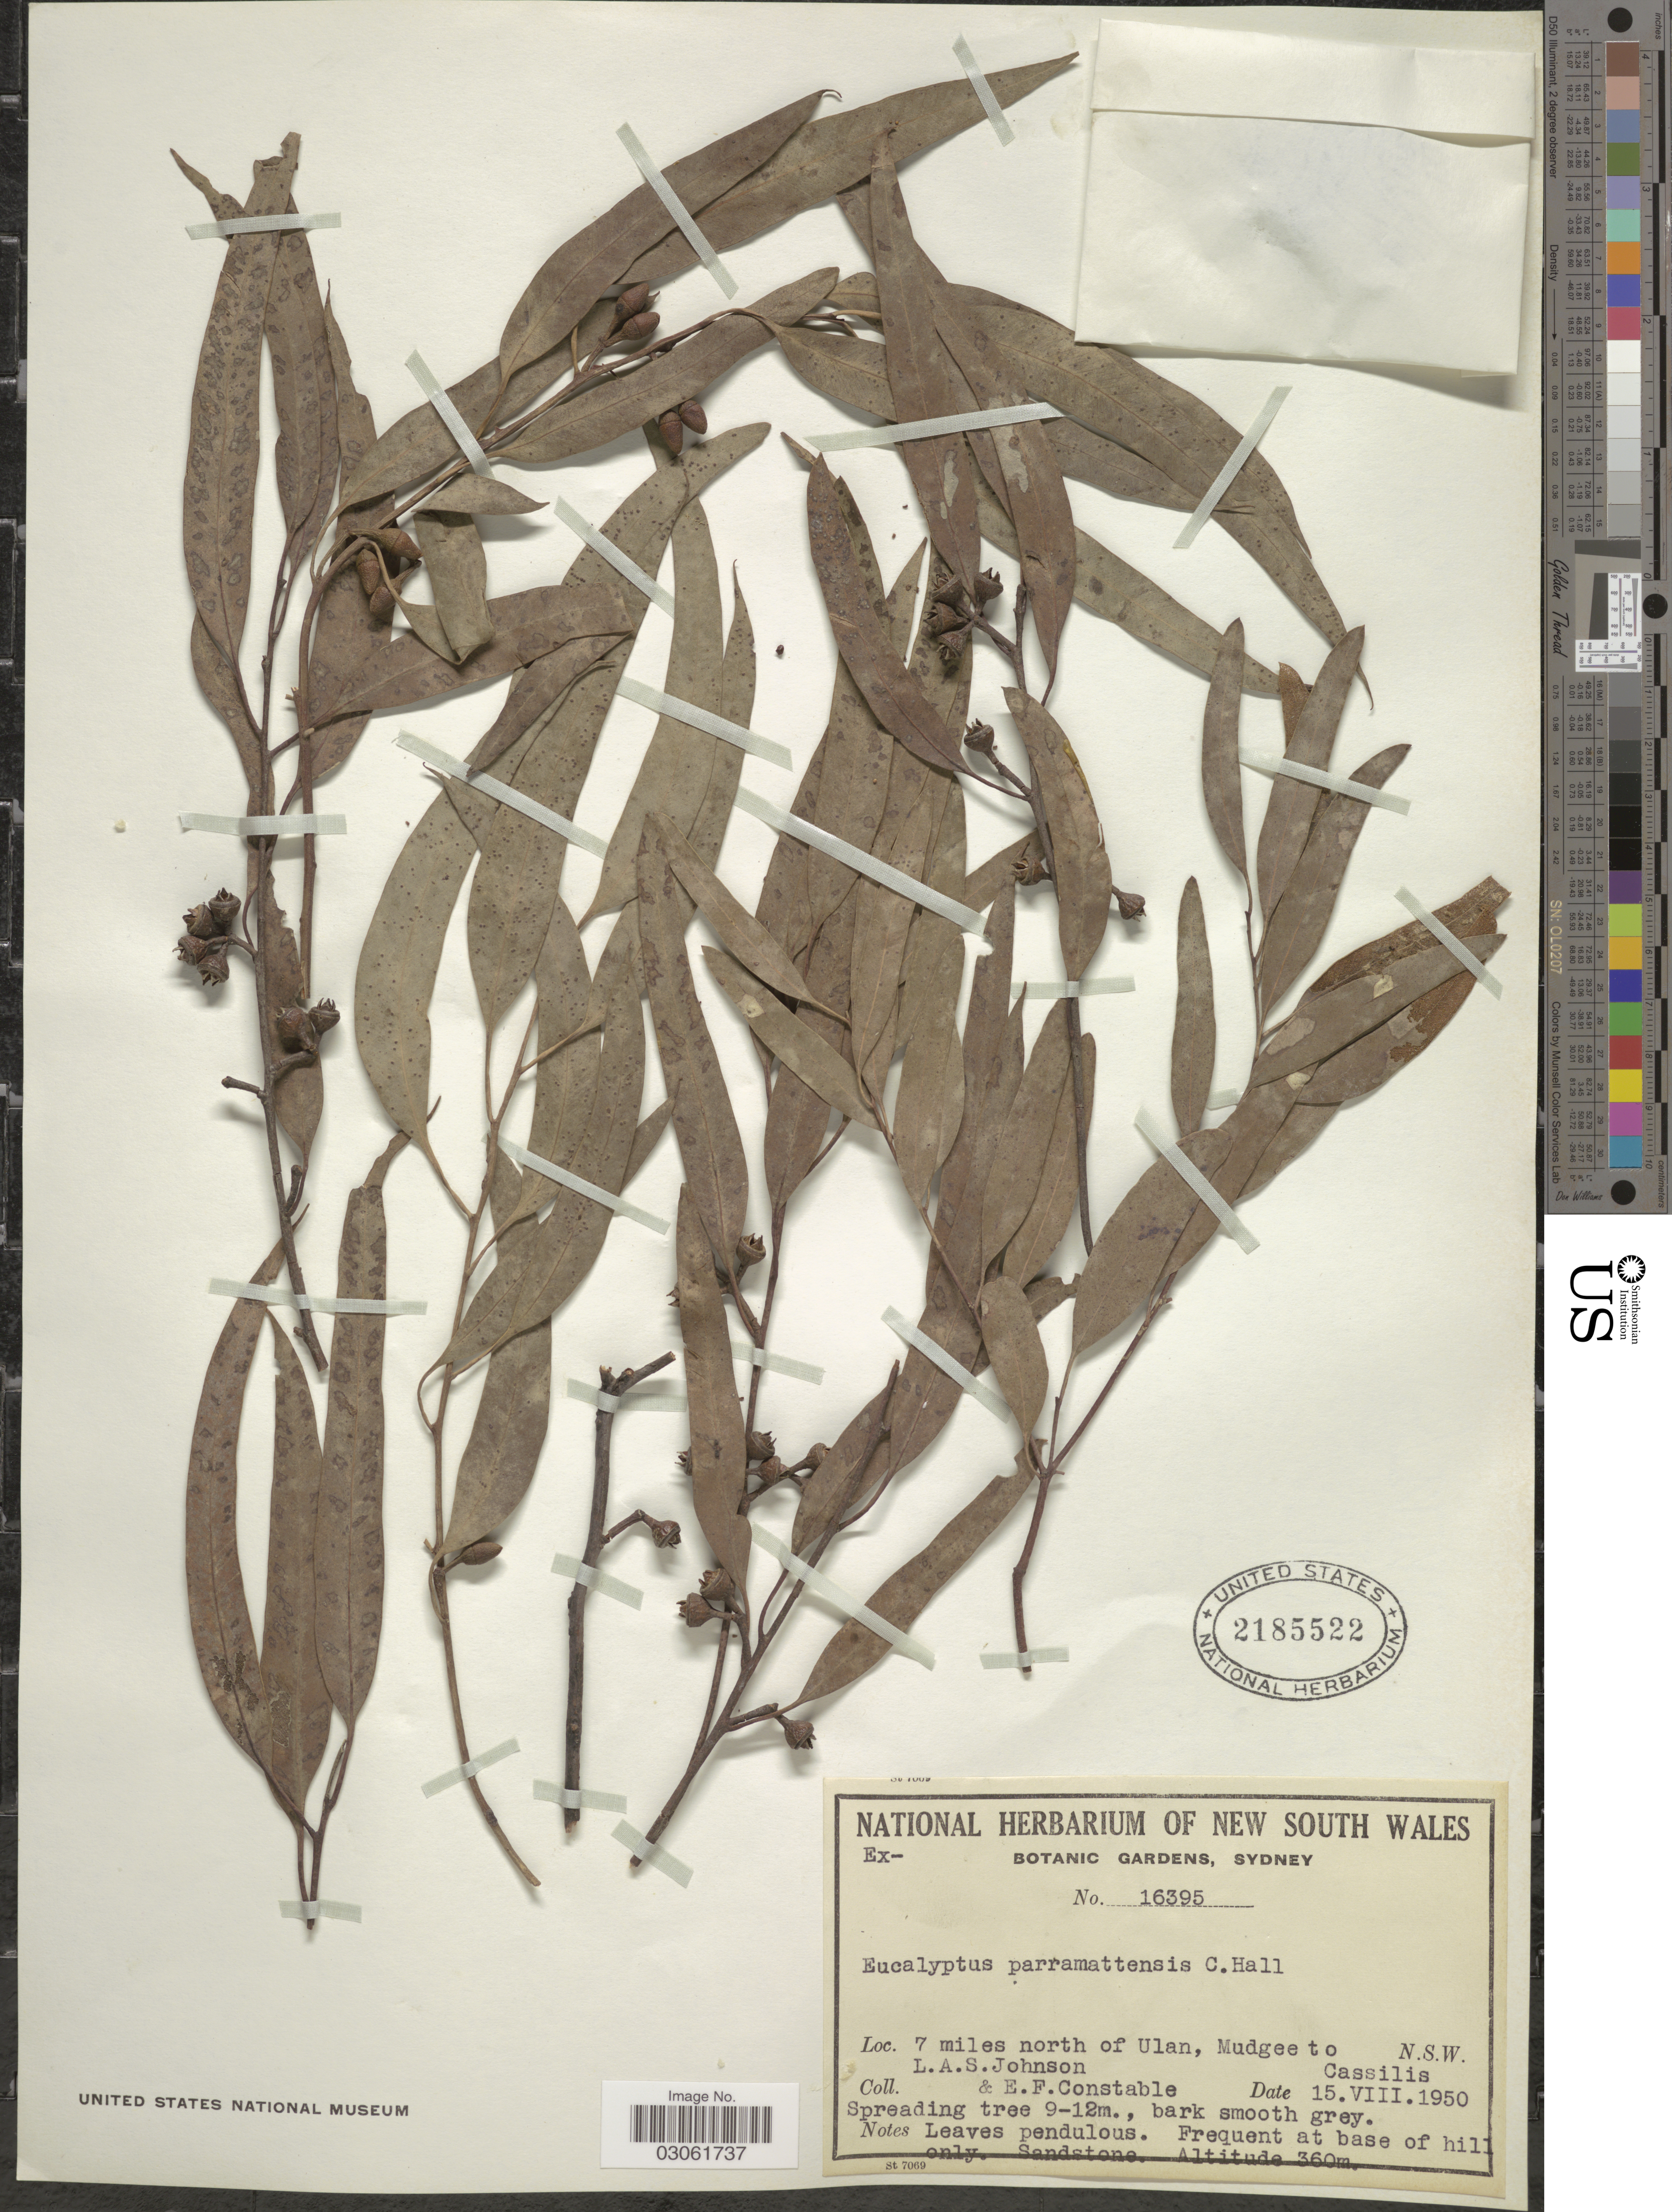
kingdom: Plantae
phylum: Tracheophyta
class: Magnoliopsida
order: Myrtales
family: Myrtaceae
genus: Eucalyptus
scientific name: Eucalyptus parramattensis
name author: C. Hall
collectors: L. A. S. Johnson & E. F. Constable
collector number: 16395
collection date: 1950-08-15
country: Australia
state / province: New South Wales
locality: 7 miles north of Ulan, Mudgee to Cassilis.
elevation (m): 360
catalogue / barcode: US 2185522